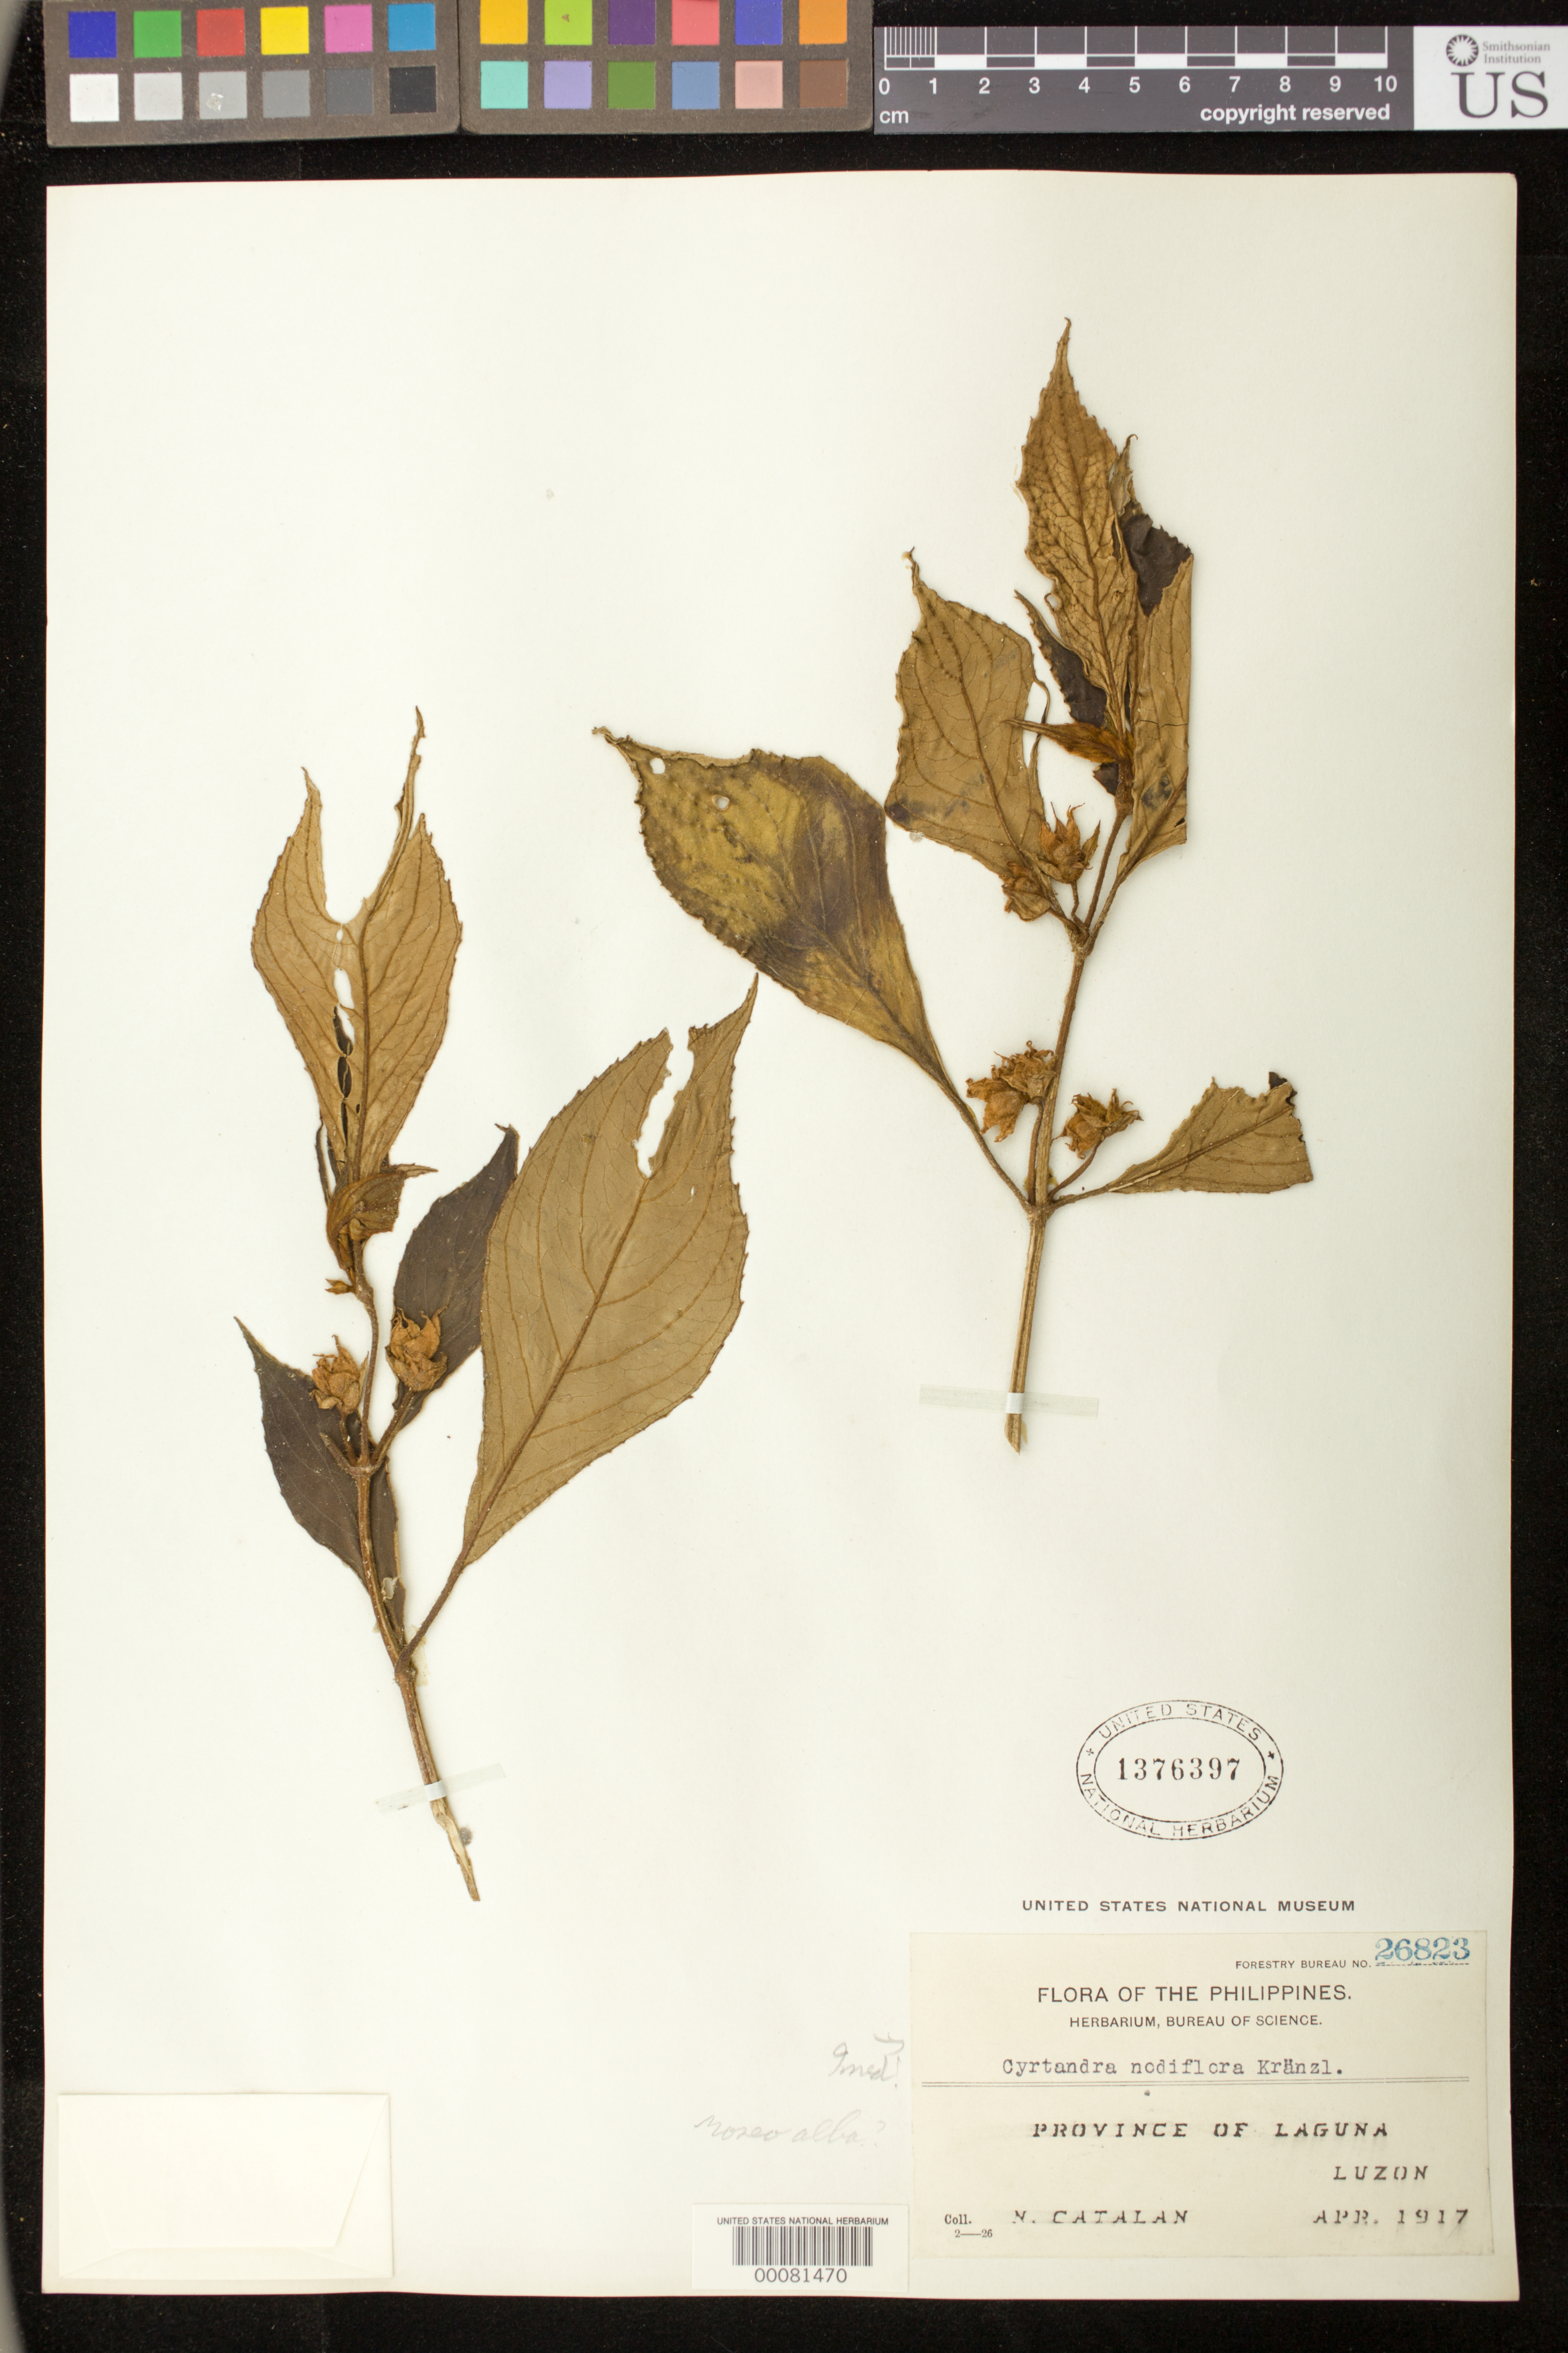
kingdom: Plantae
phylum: Tracheophyta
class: Magnoliopsida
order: Lamiales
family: Gesneriaceae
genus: Cyrtandra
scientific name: Cyrtandra roseoalba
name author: Kraenzl.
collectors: N. Catalan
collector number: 26823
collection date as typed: Apr 1917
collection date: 1917-04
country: Philippines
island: Luzon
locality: Laguna,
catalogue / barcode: US 1376397